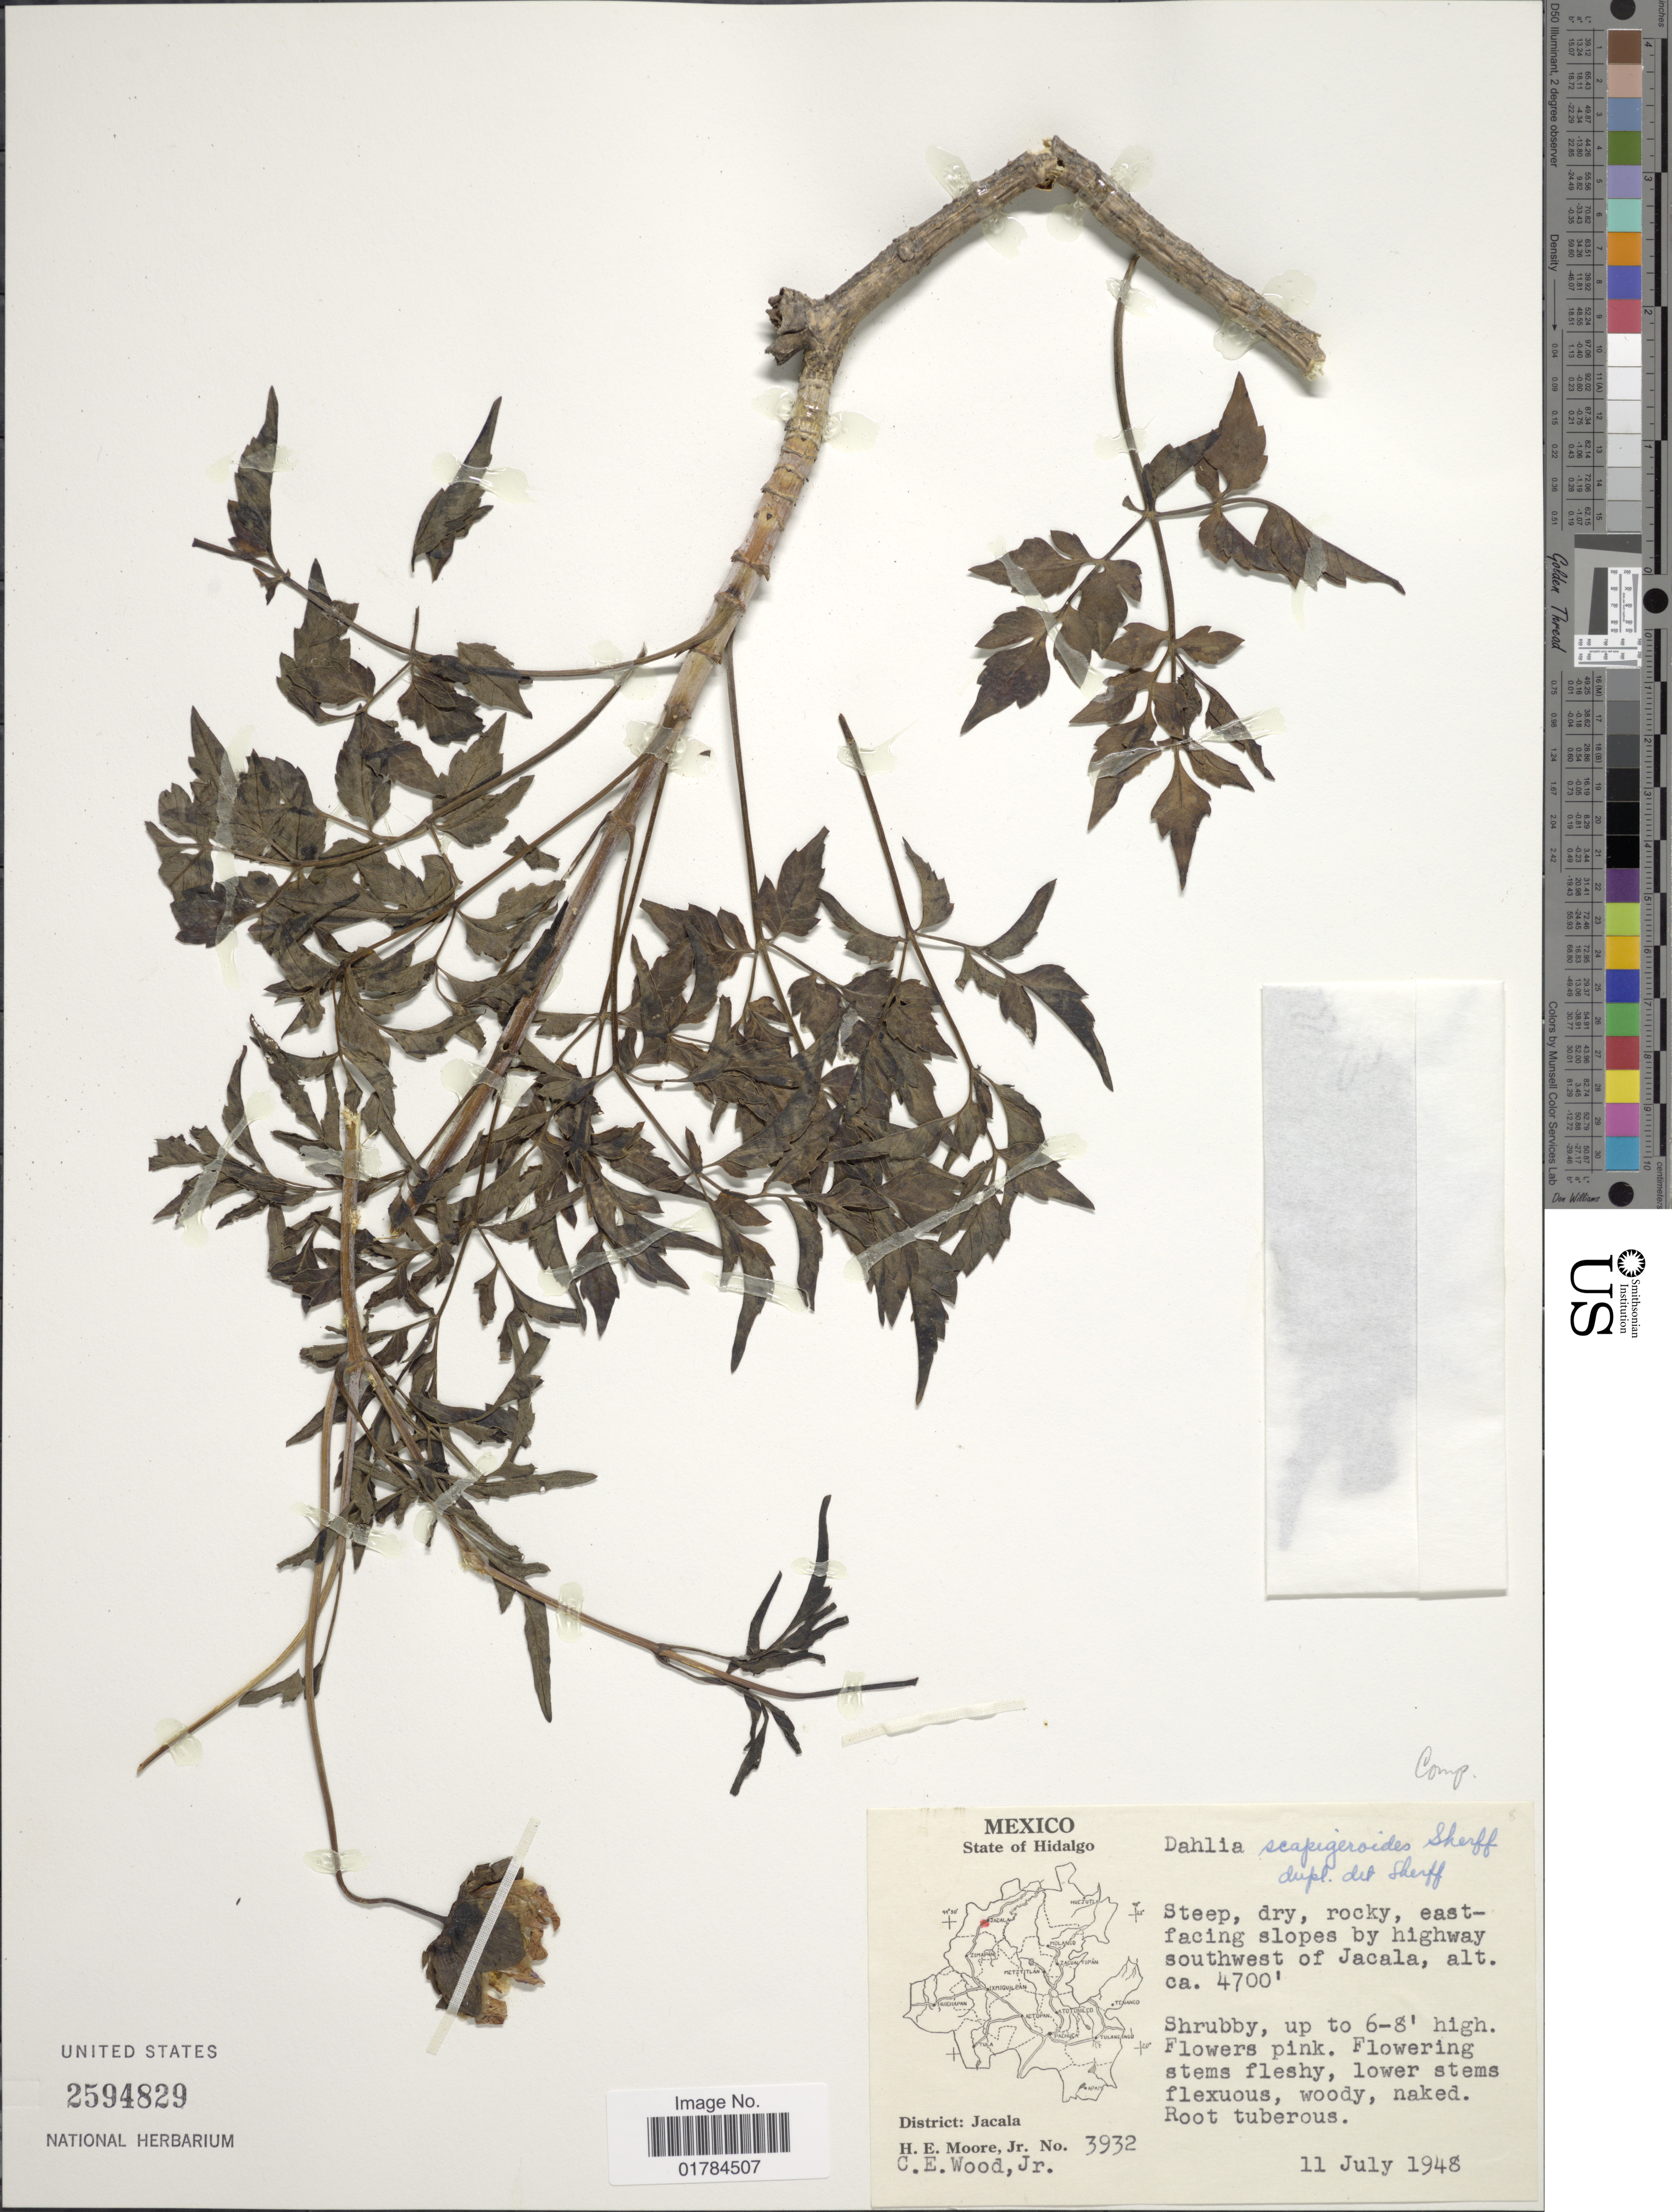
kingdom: Plantae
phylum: Tracheophyta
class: Magnoliopsida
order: Asterales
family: Asteraceae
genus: Dahlia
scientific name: Dahlia scapigeroides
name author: Sherff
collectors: H. Moore & C. Wood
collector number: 3932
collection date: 1948-07-11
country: Mexico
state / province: Hidalgo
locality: East facing slopes by highway southwest of Jacala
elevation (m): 1433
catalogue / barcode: US 2594829